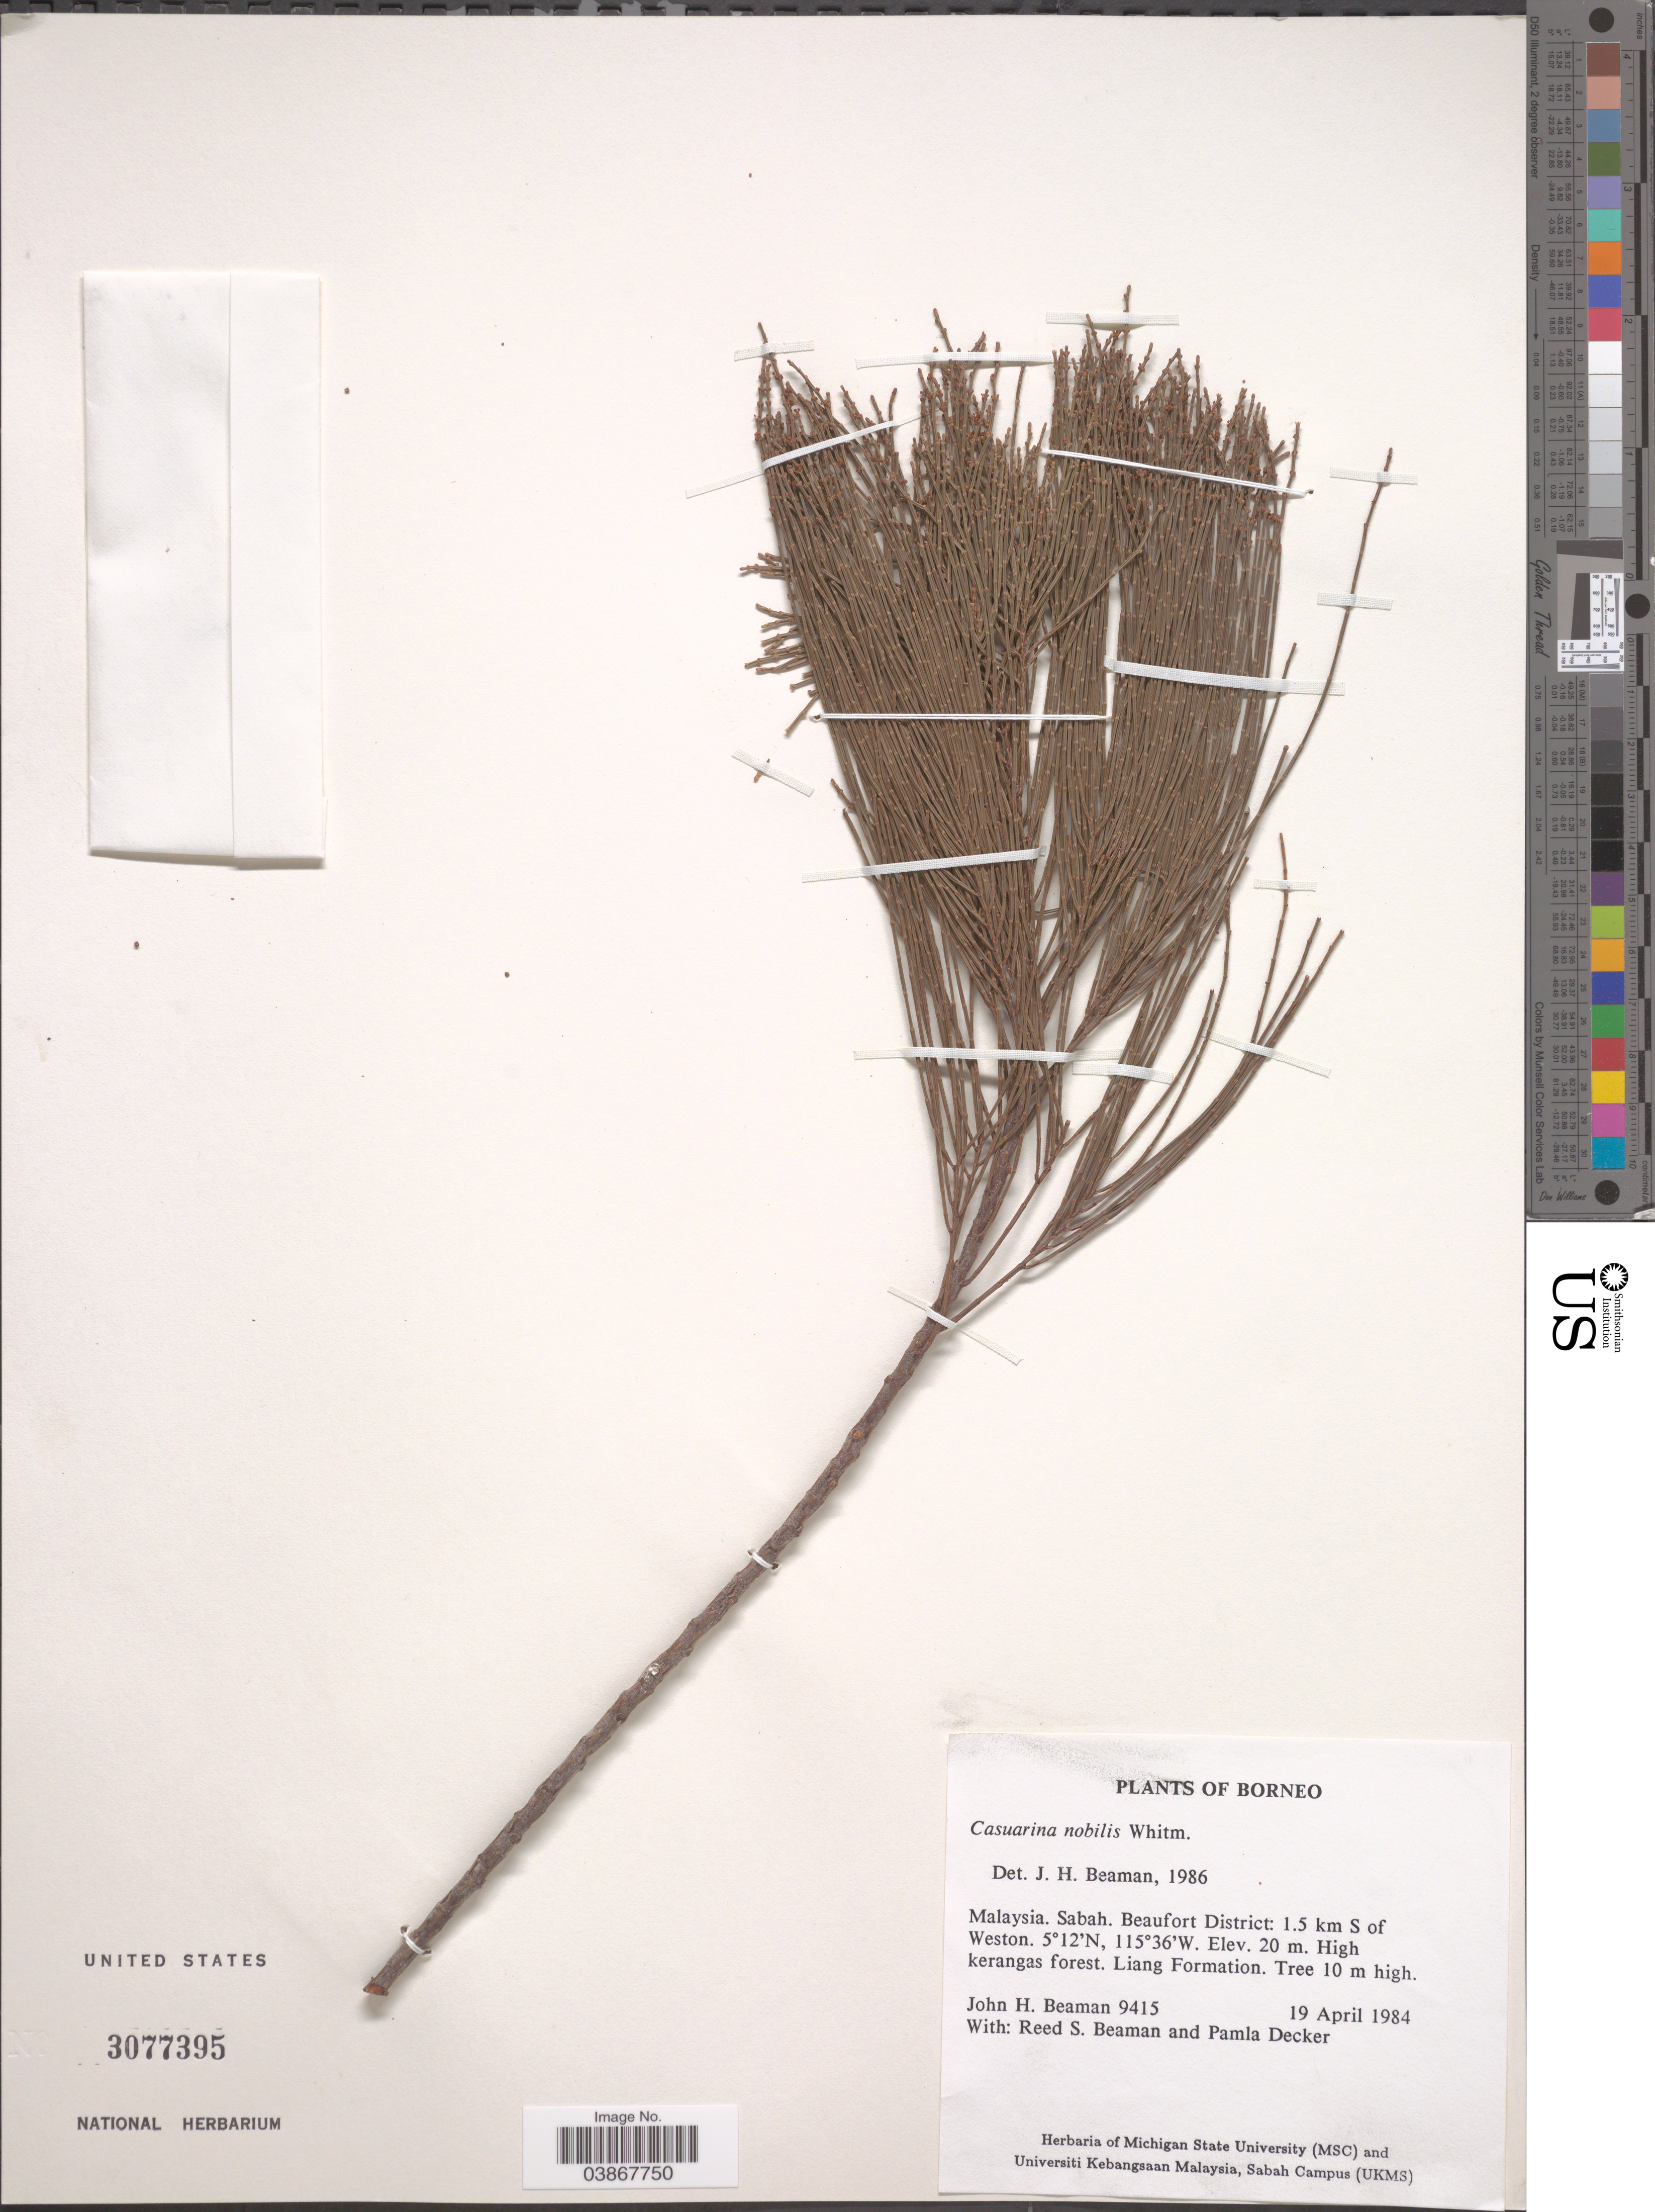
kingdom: Plantae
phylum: Tracheophyta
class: Magnoliopsida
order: Fagales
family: Casuarinaceae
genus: Casuarina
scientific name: Casuarina nobilis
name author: Whitmore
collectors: J. H. Beaman, R. S. Beaman & P. Decker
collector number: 9415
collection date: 1984-04-19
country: Malaysia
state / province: Sabah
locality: Borneo. Beaufort District: 1.5 km S of Weston. Liang Formation.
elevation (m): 20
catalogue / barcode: US 3077395